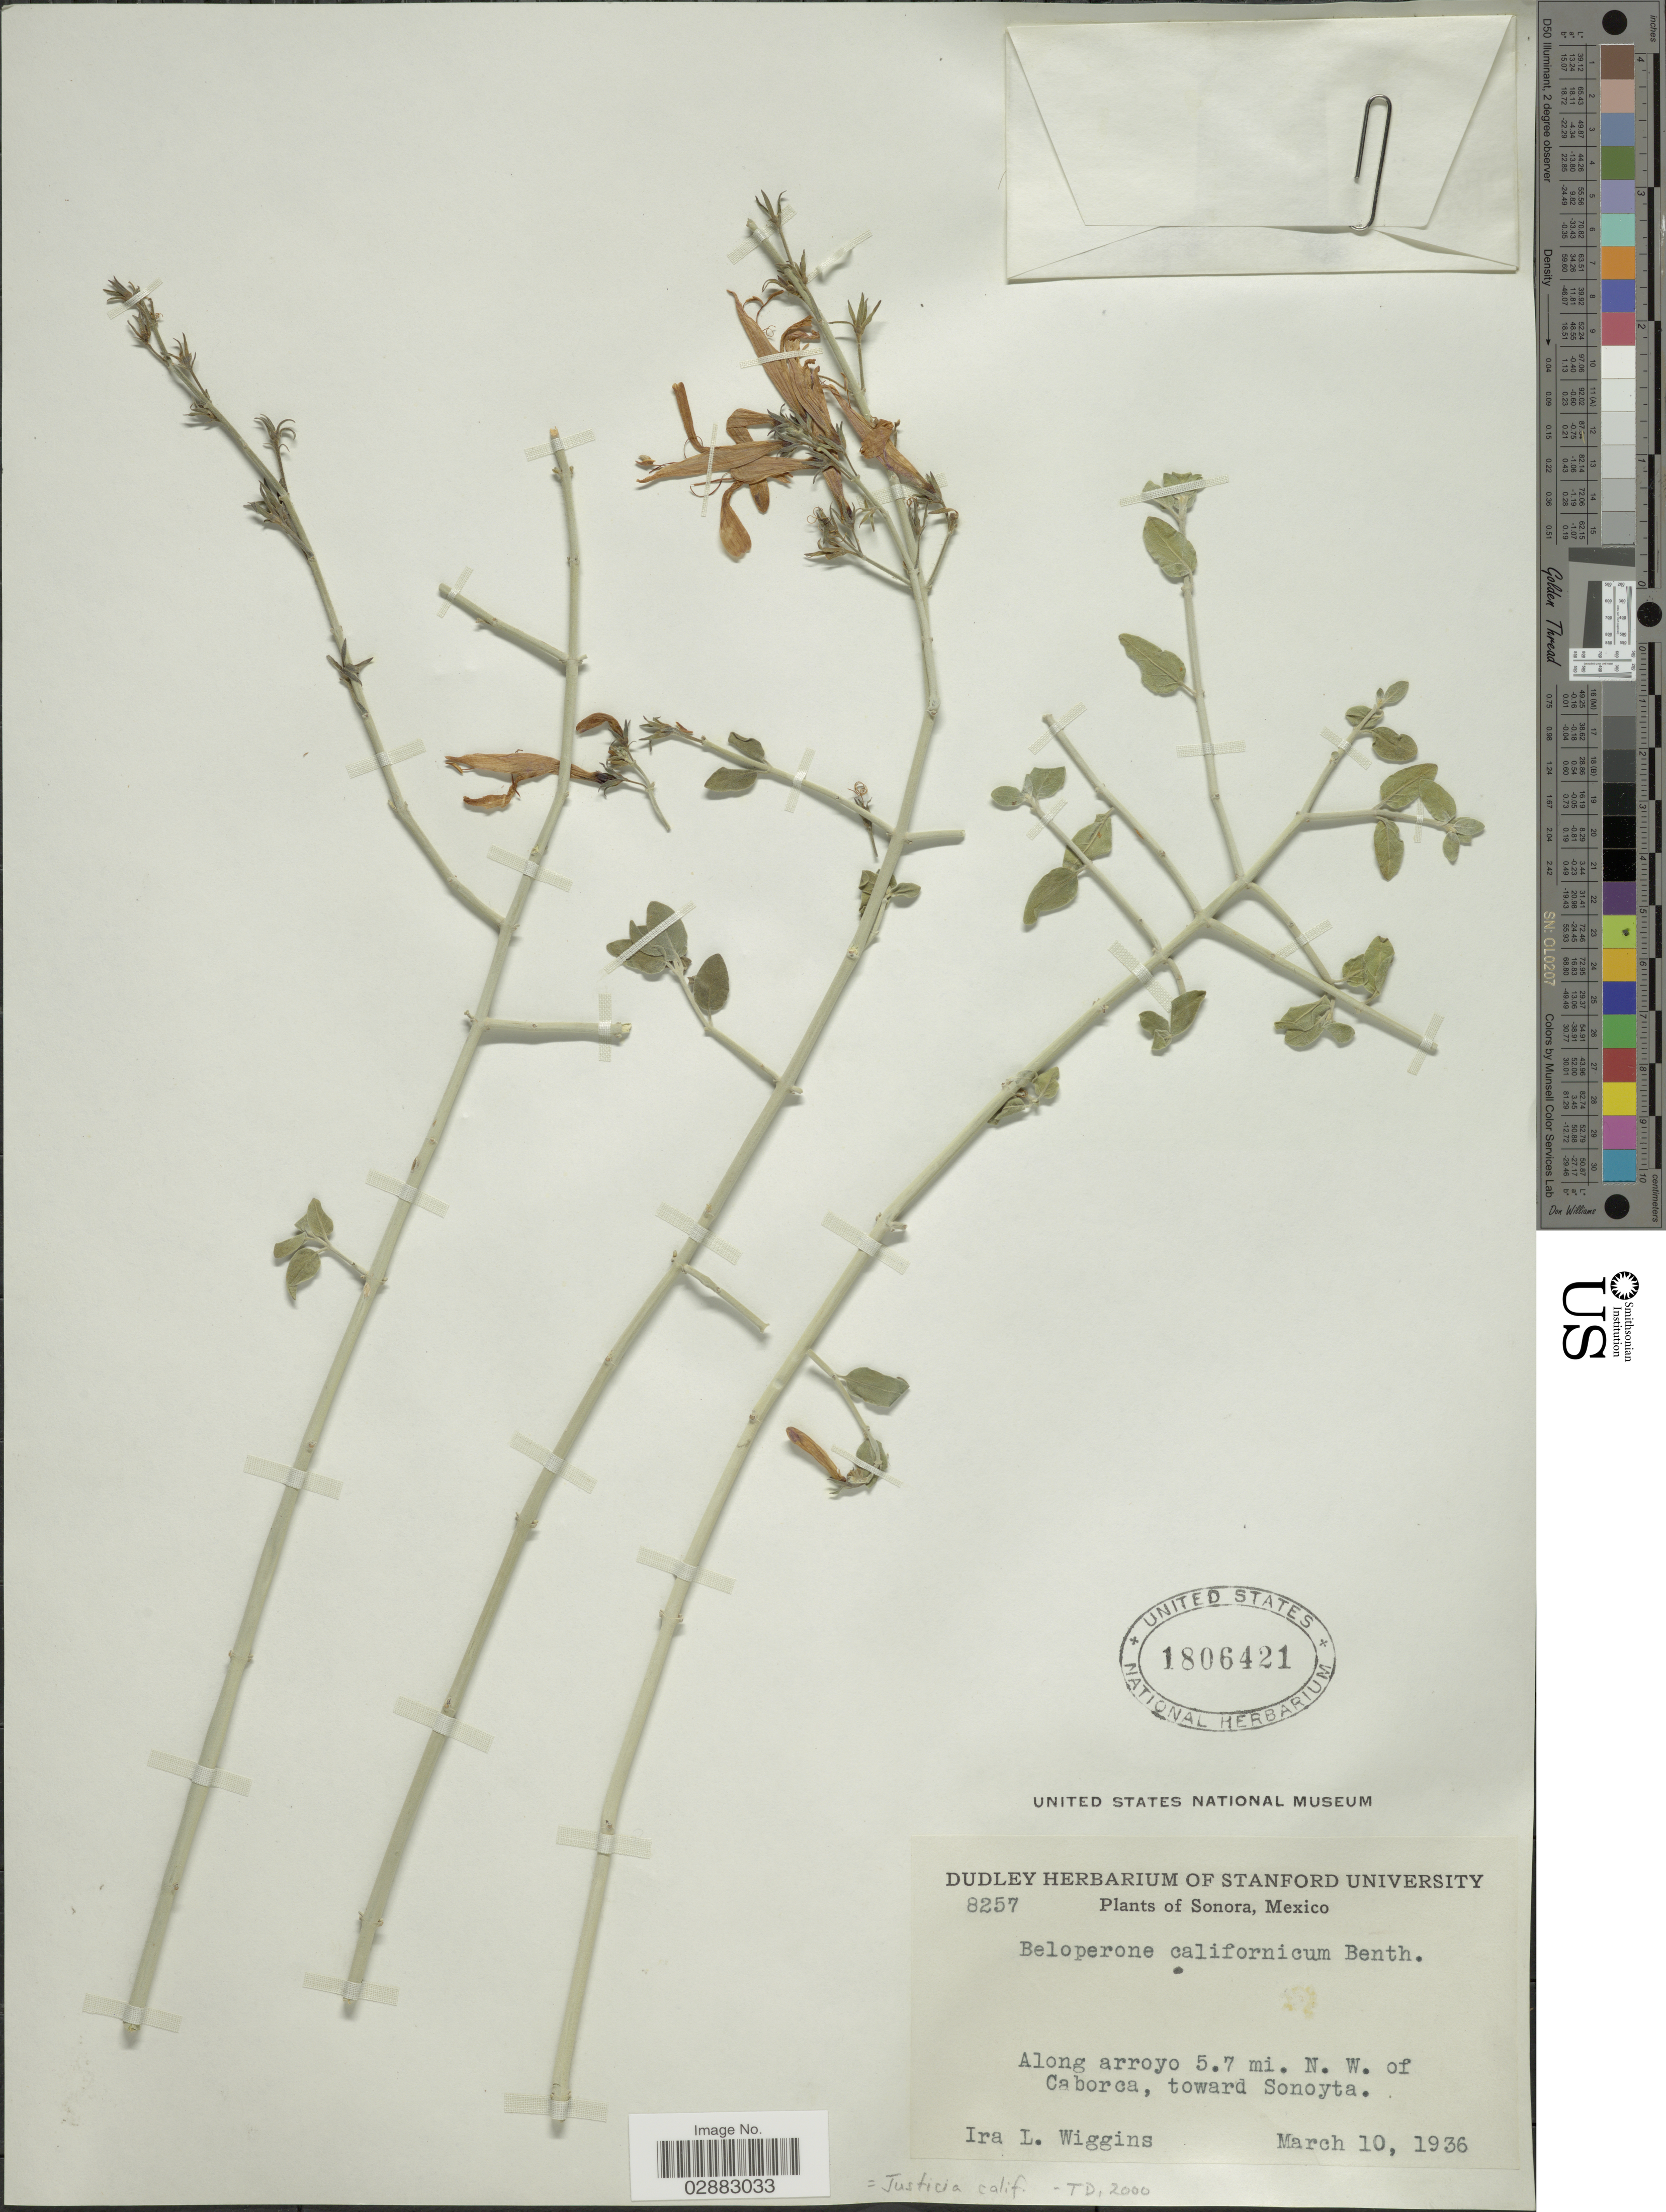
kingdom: Plantae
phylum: Tracheophyta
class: Magnoliopsida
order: Lamiales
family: Acanthaceae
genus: Beloperone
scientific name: Beloperone californica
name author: Benth.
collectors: I. L. Wiggins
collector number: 8257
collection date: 1936-03-10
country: Mexico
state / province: Sonora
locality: Along arroyo 5.7 mi. N.W. of Caborca, toward Sonoyta.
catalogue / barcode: US 1806421